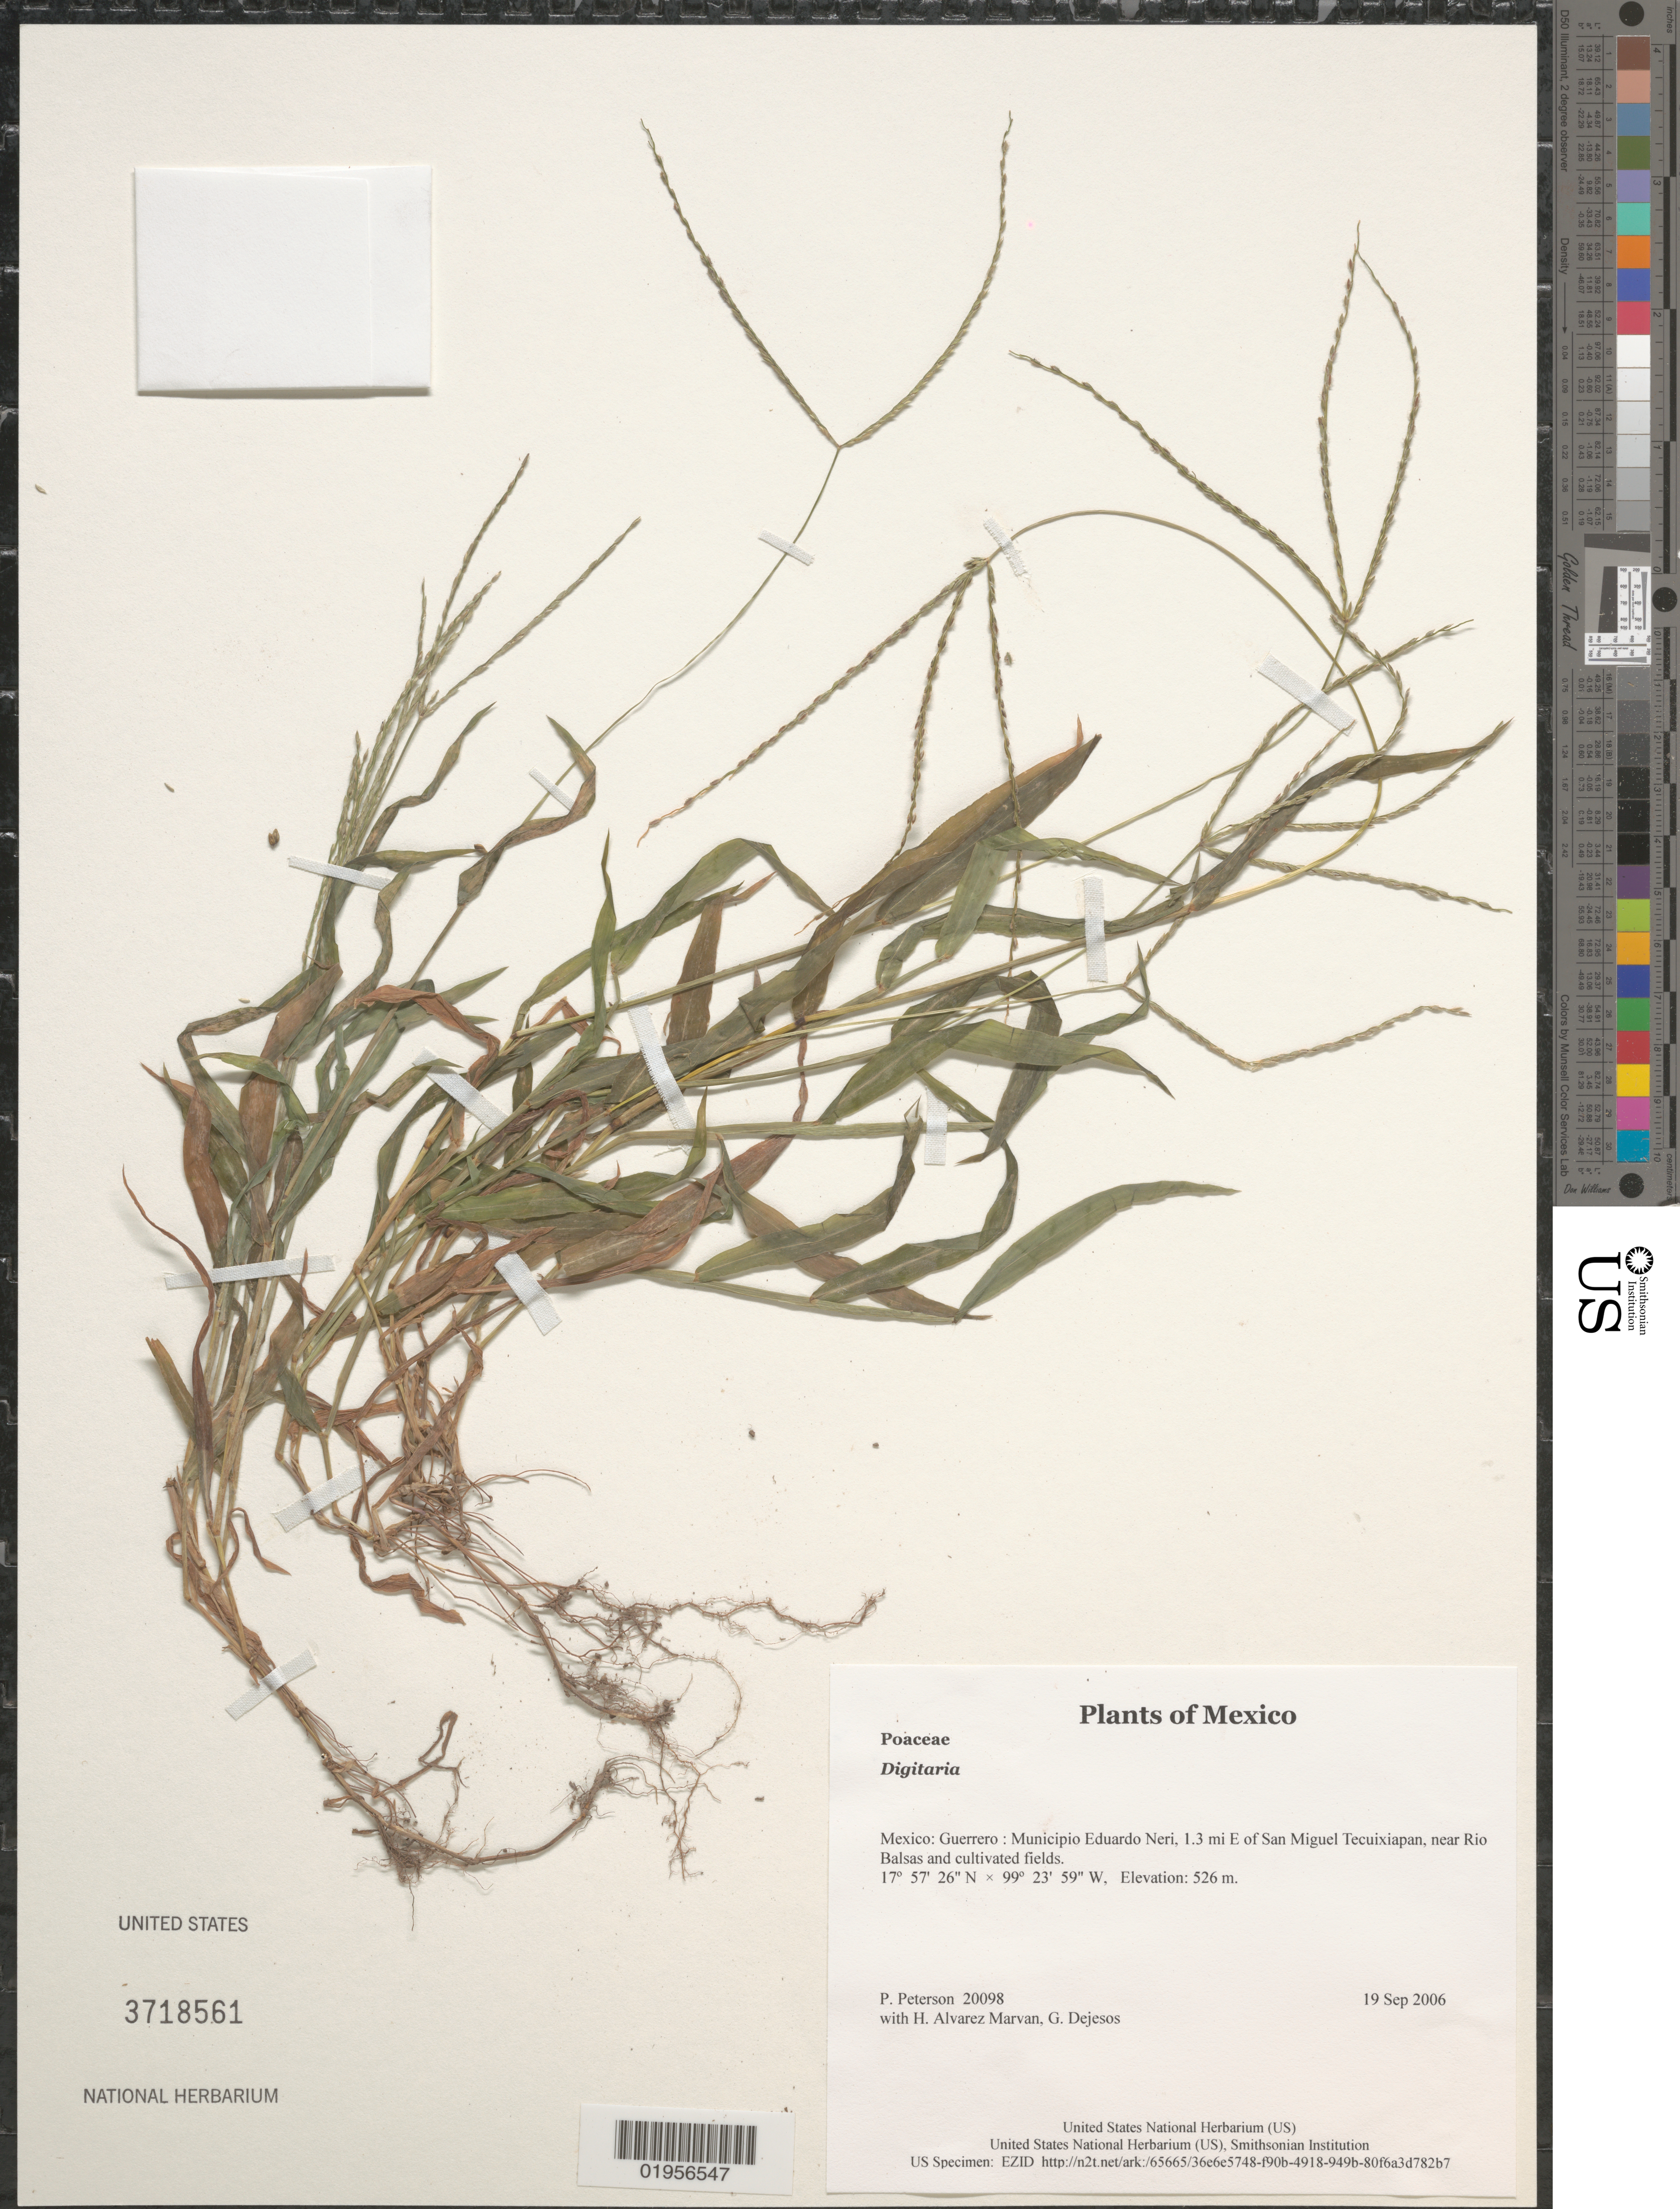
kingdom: Plantae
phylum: Tracheophyta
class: Liliopsida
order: Poales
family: Poaceae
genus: Digitaria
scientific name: Digitaria sp.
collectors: P. M. Peterson, H. Alvarez Marvan & G. Dejesos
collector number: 20098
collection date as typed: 19 Sep 2006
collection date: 2006-09-19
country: Mexico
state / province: Guerrero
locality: Municipio Eduardo Neri, 1.3 mi E of San Miguel Tecuixiapan, near Rio Balsas and cultivated fields.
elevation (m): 526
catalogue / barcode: US 3718561